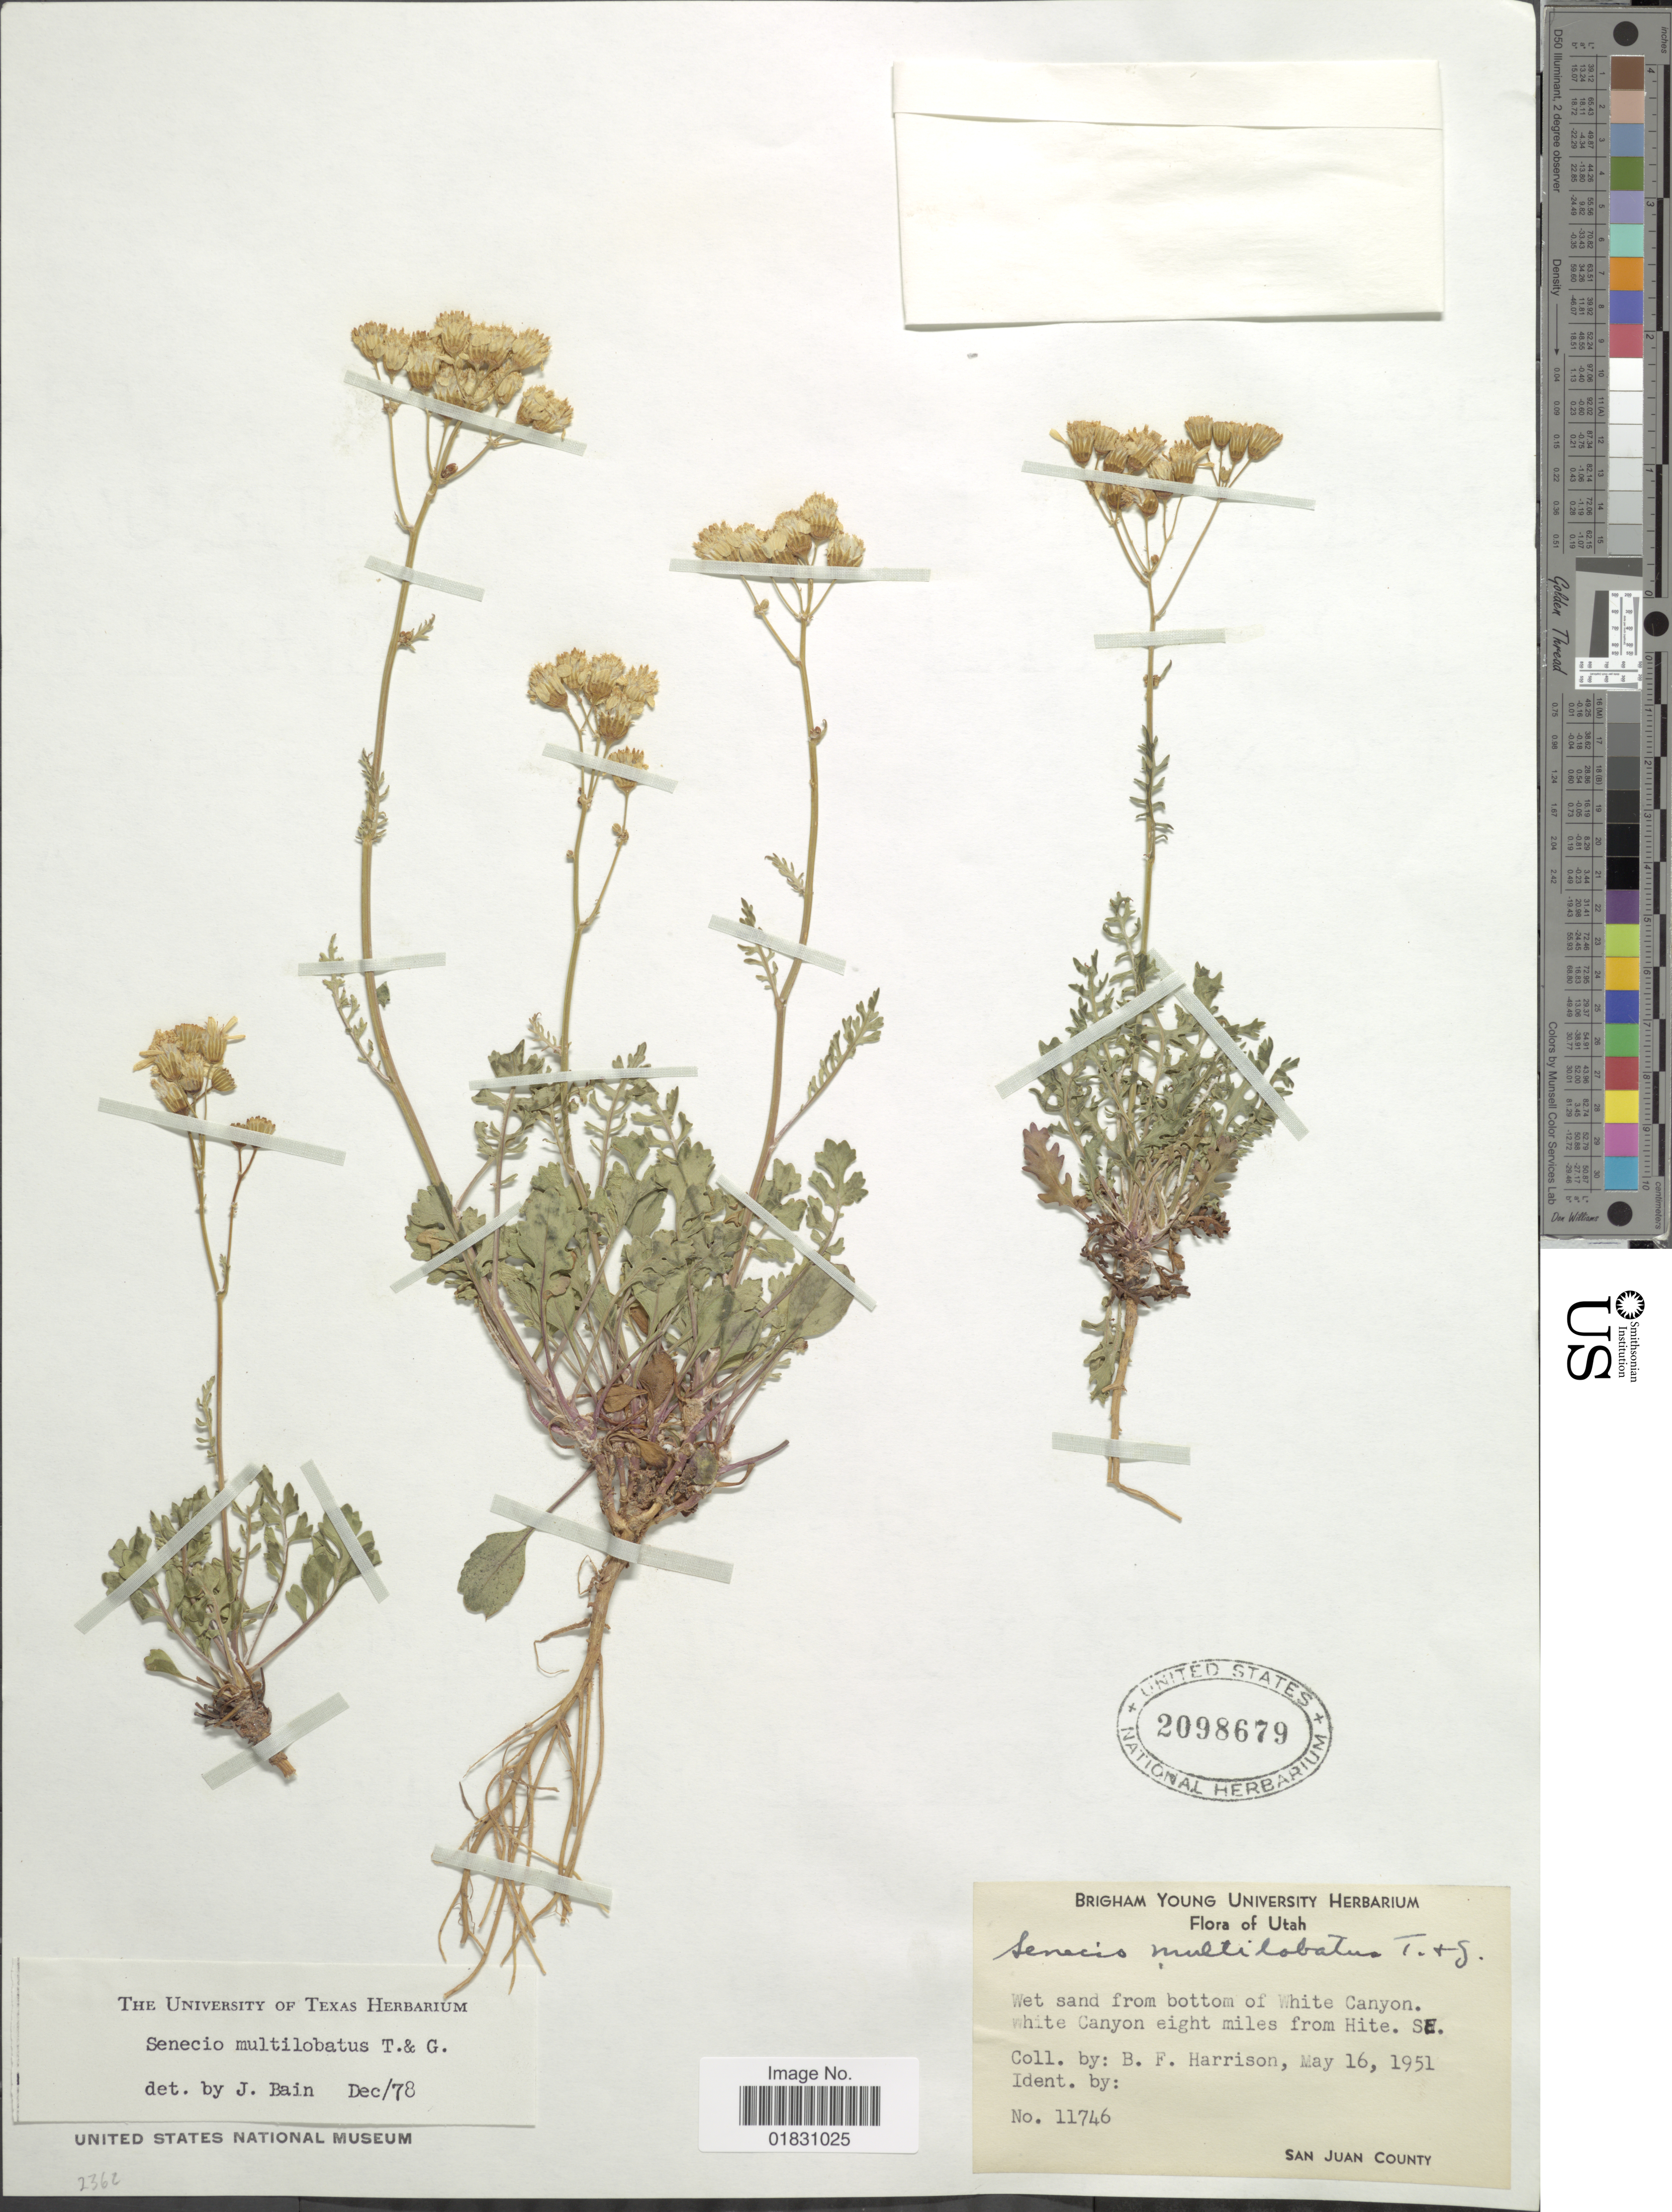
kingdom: Plantae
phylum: Tracheophyta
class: Magnoliopsida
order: Asterales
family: Asteraceae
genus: Packera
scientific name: Packera multilobata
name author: (Torr. & A. Gray) W.A. Weber & Á. Löve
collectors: B. F. Harrison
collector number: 11746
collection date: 1951-05-16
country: United States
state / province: Utah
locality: Wet sand from bottom of White Canyon, white canyon eight miles from Hite, SE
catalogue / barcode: US 2098679